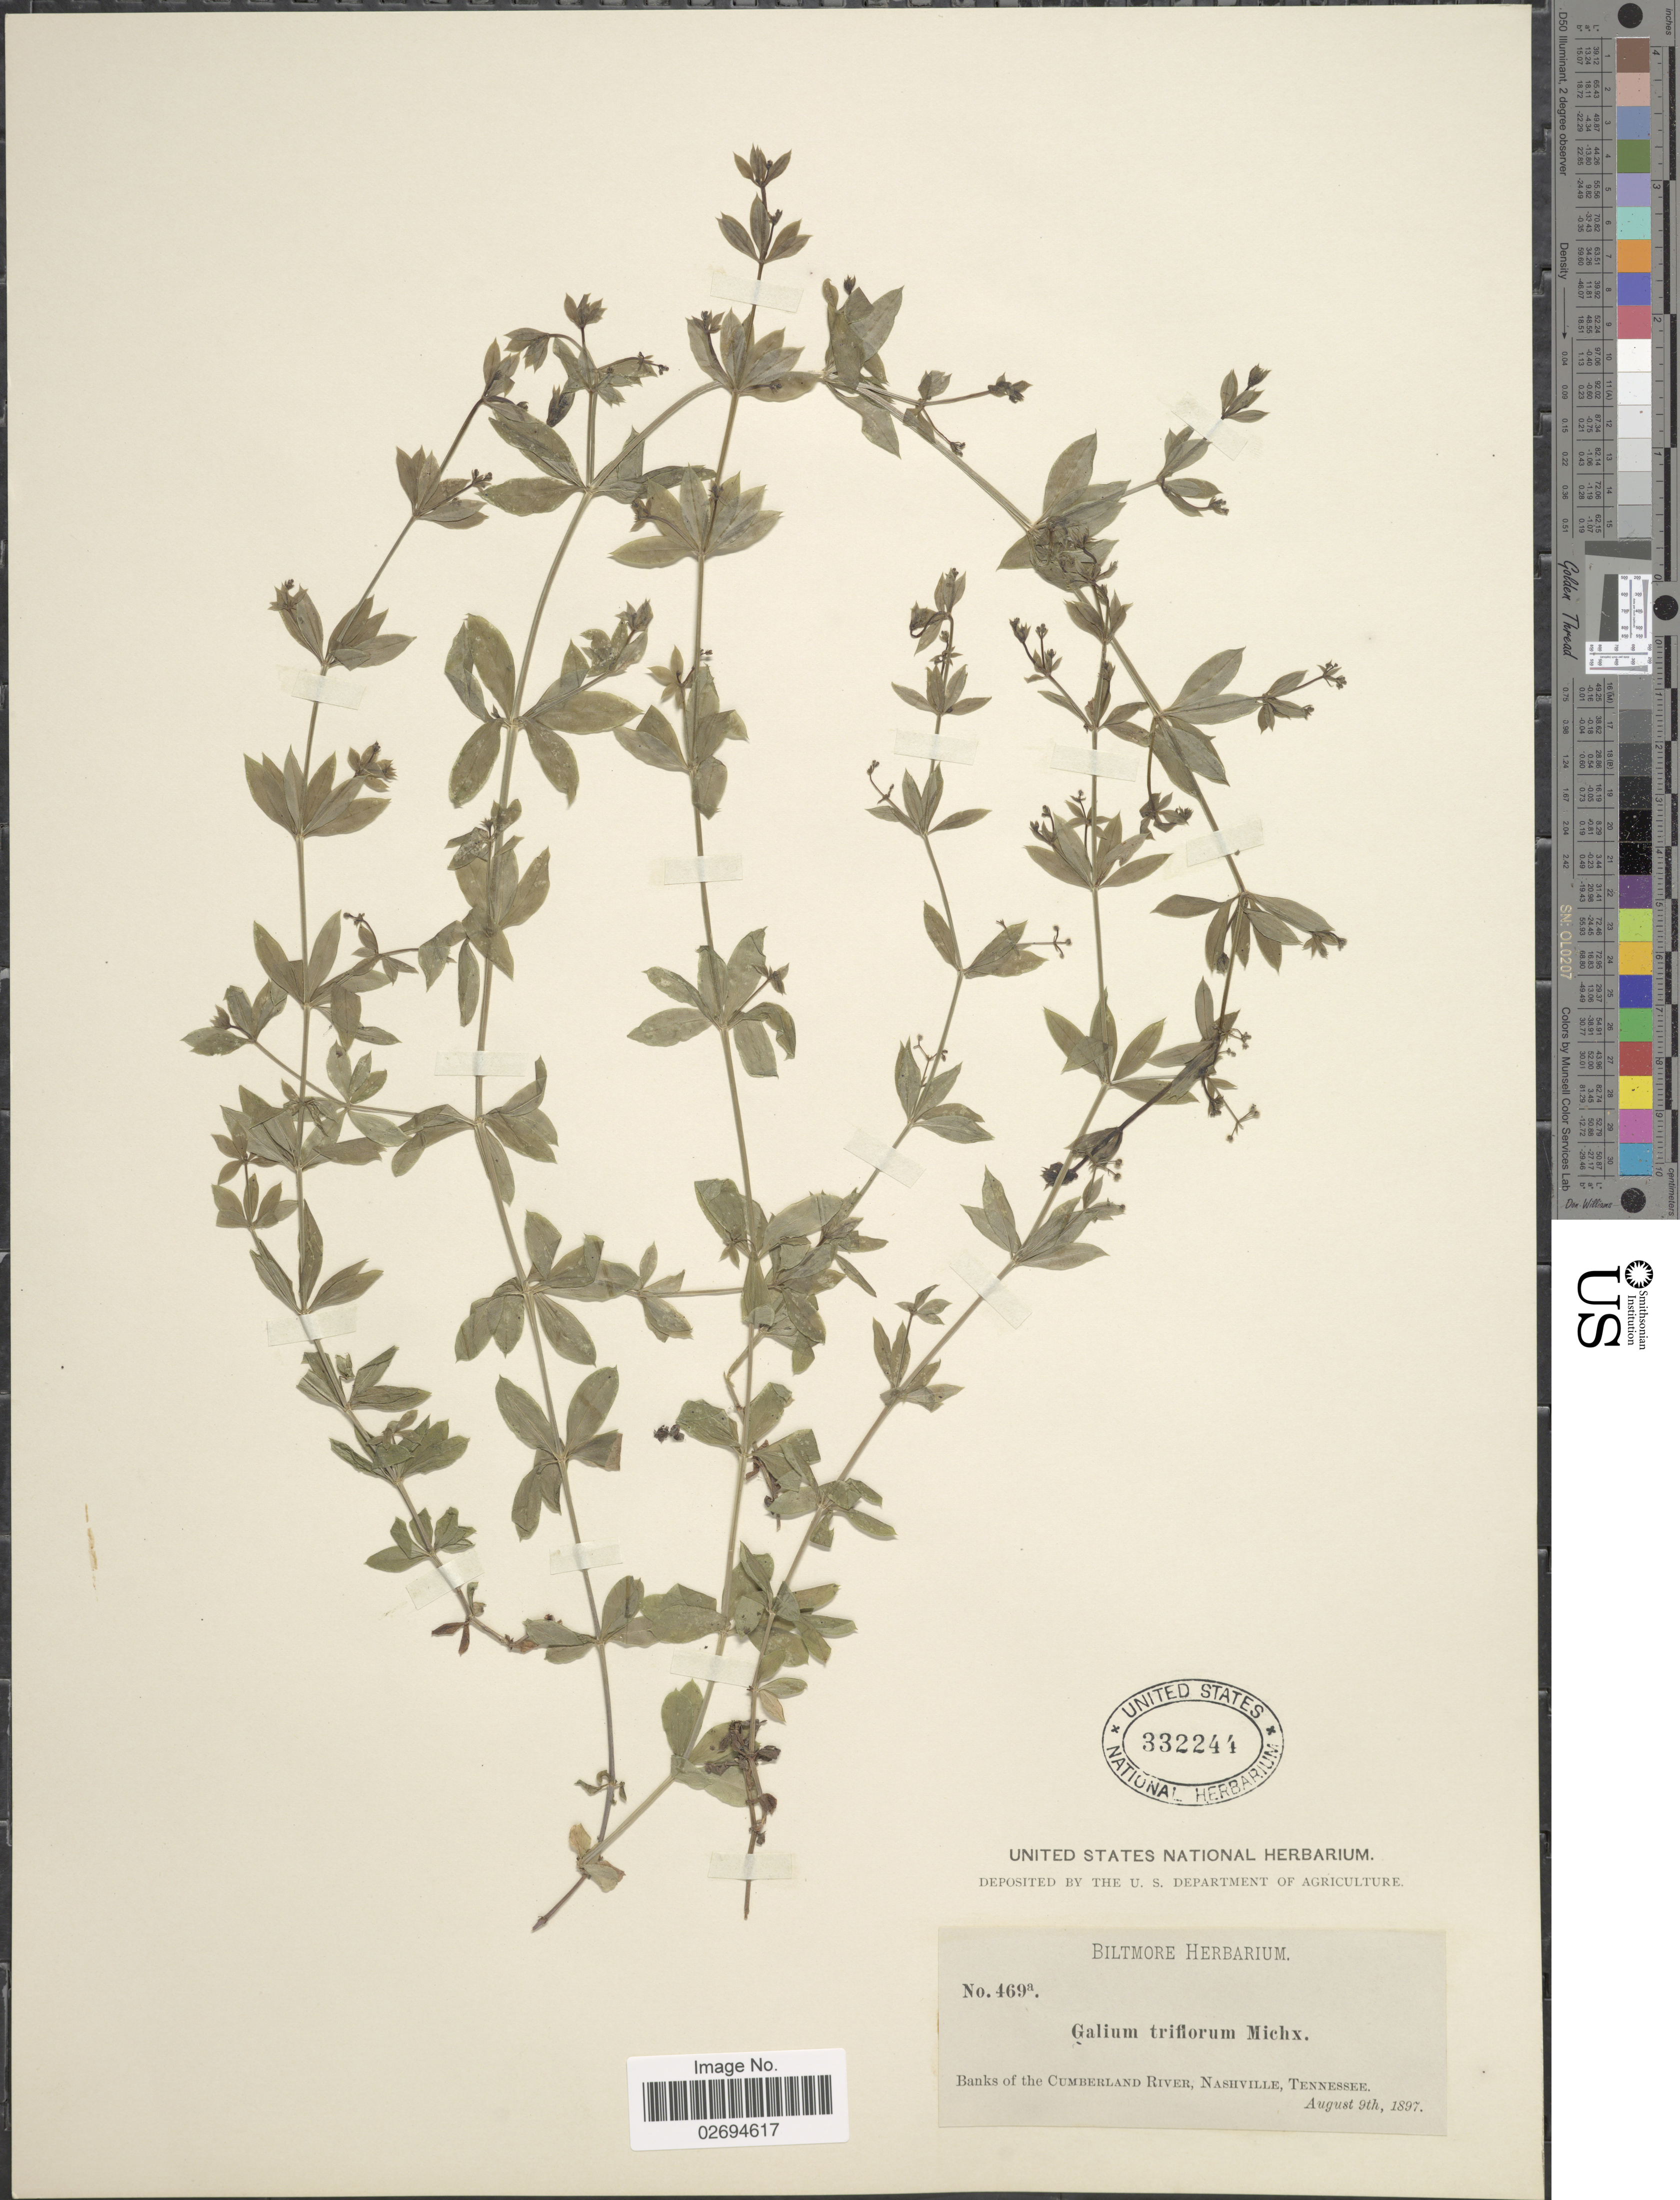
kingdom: Plantae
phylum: Tracheophyta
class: Magnoliopsida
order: Gentianales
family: Rubiaceae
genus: Galium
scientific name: Galium triflorum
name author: Michx.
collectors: ex herb. Biltmore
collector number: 469a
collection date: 1897-08-09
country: United States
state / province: Tennessee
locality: Banks of the Cumberland River, Nashville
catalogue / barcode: US 332244